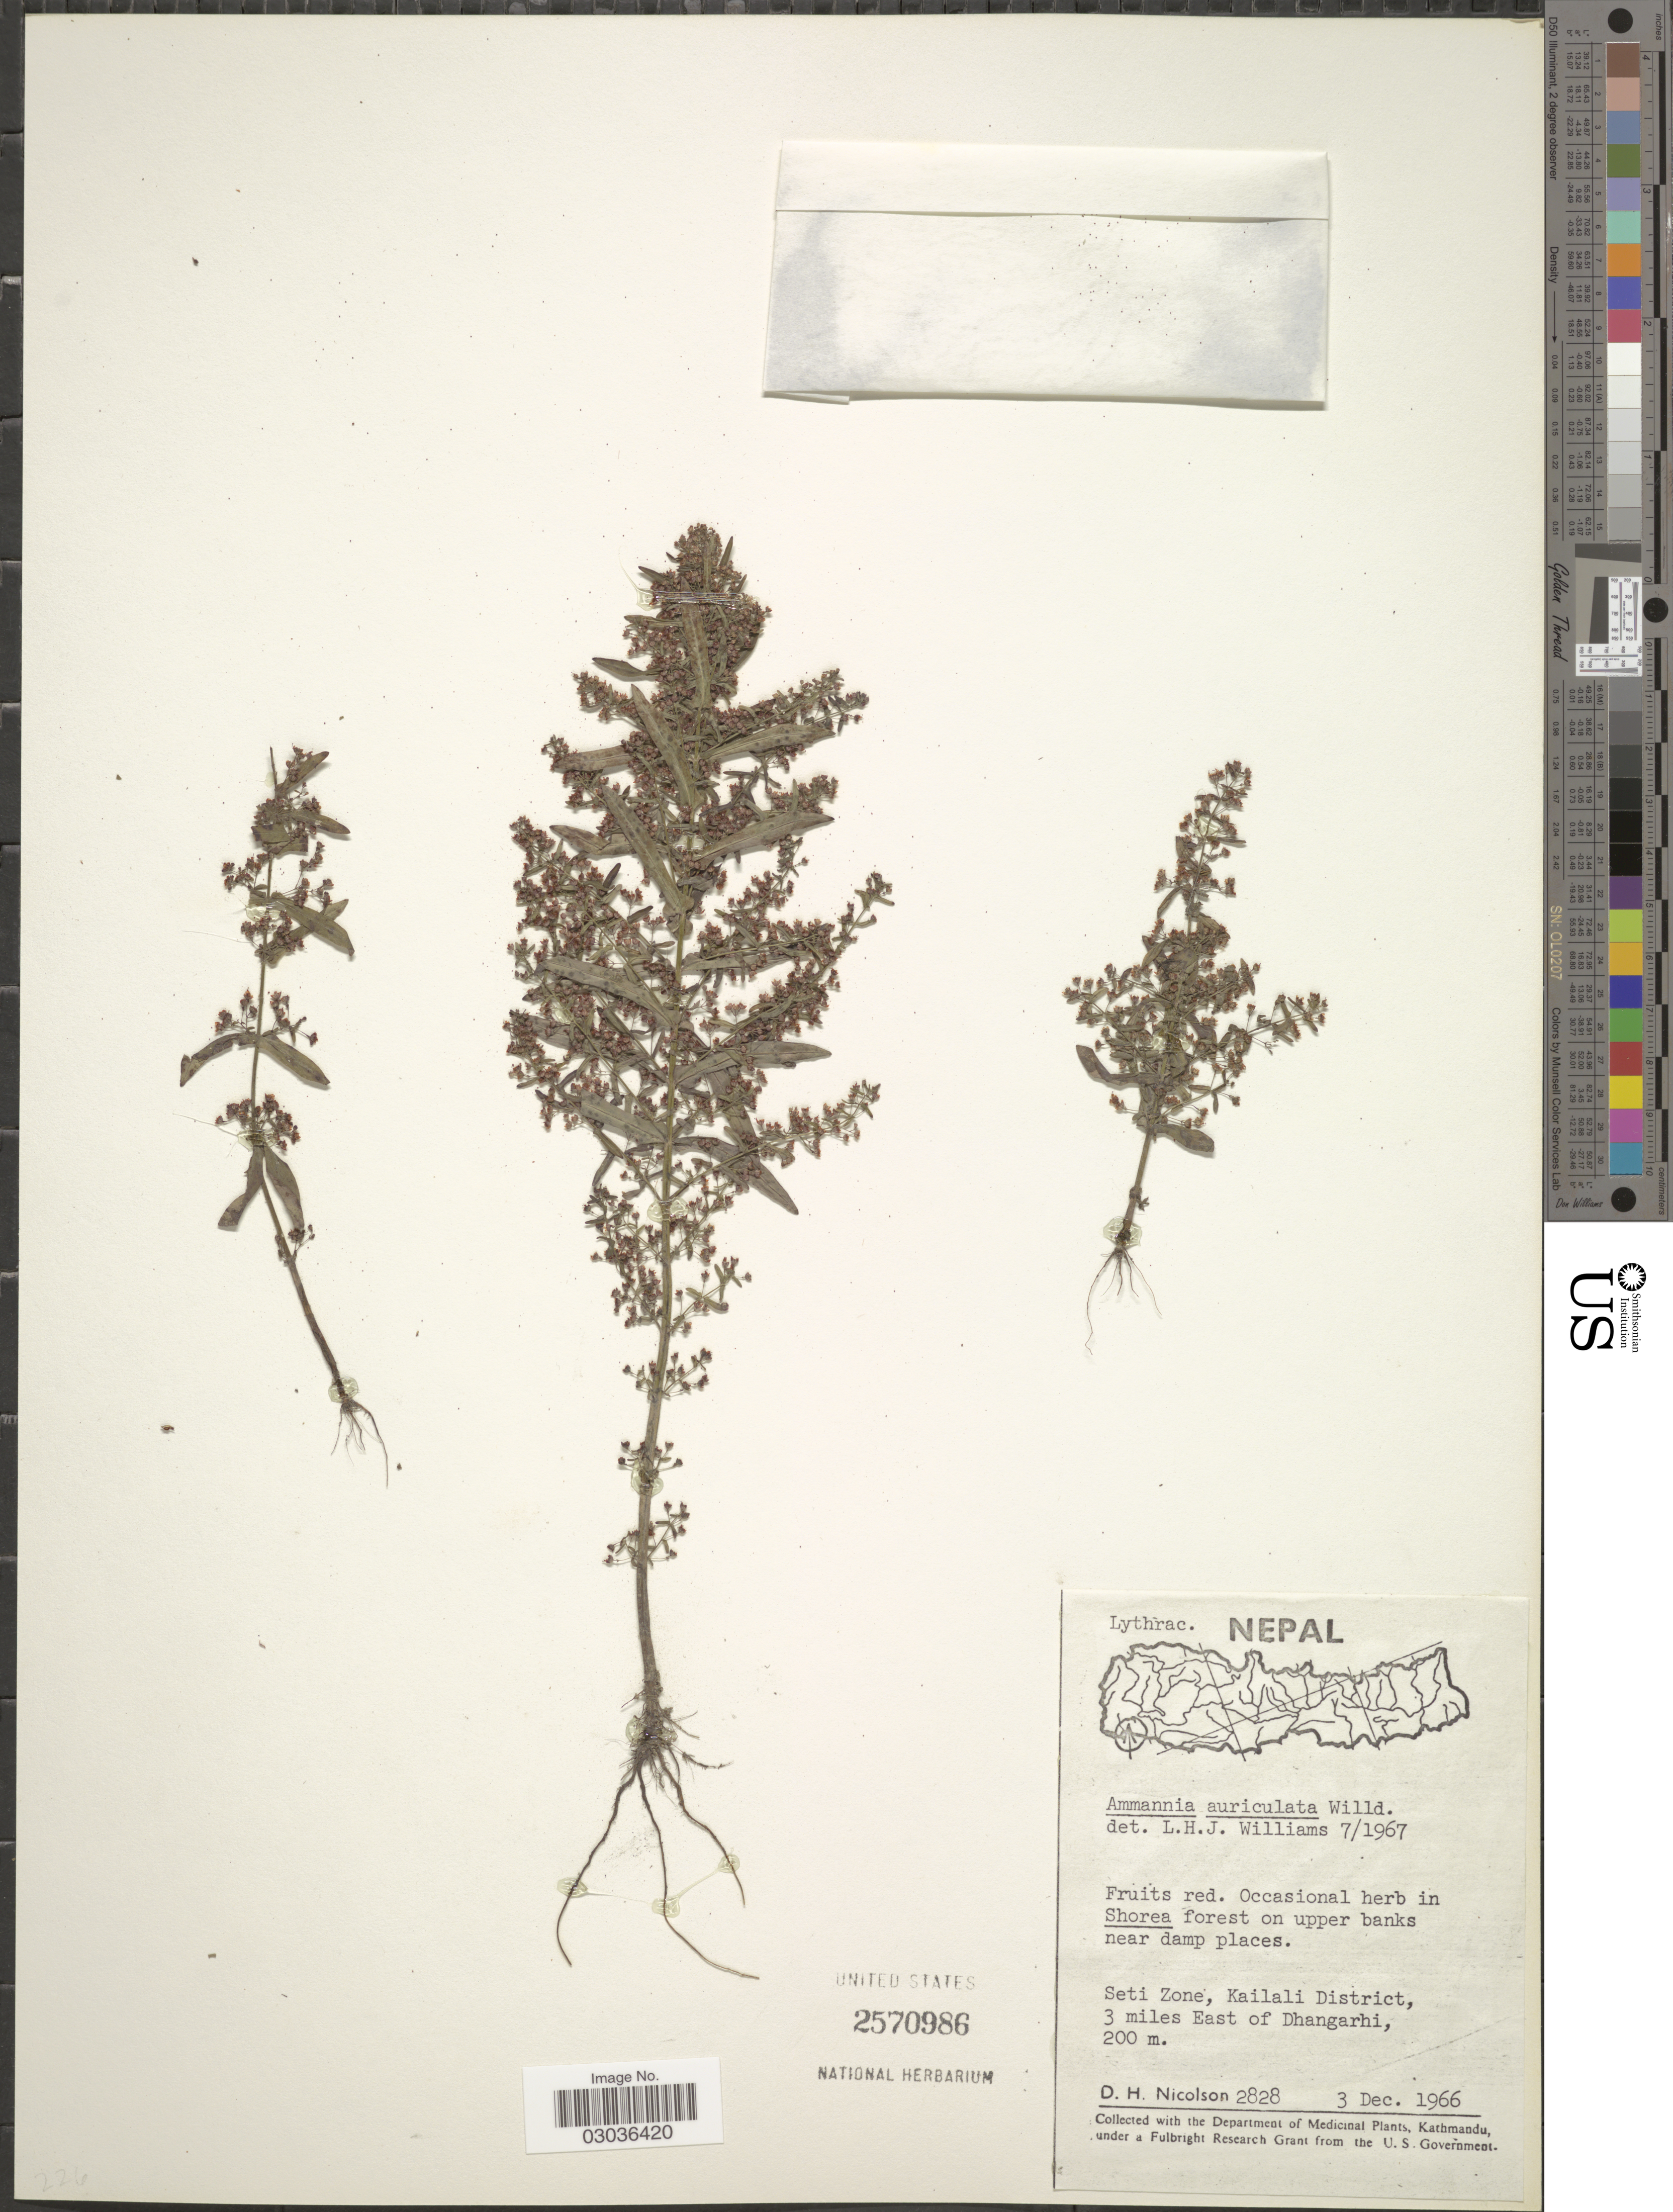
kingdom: Plantae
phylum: Tracheophyta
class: Magnoliopsida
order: Myrtales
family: Lythraceae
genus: Ammannia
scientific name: Ammannia auriculata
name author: Willd.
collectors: D. H. Nicolson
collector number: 2828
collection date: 1966-12-03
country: Nepal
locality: Seti Zone, Kailali District, 3 miles East of Dhangarhi.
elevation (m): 200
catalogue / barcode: US 2570986